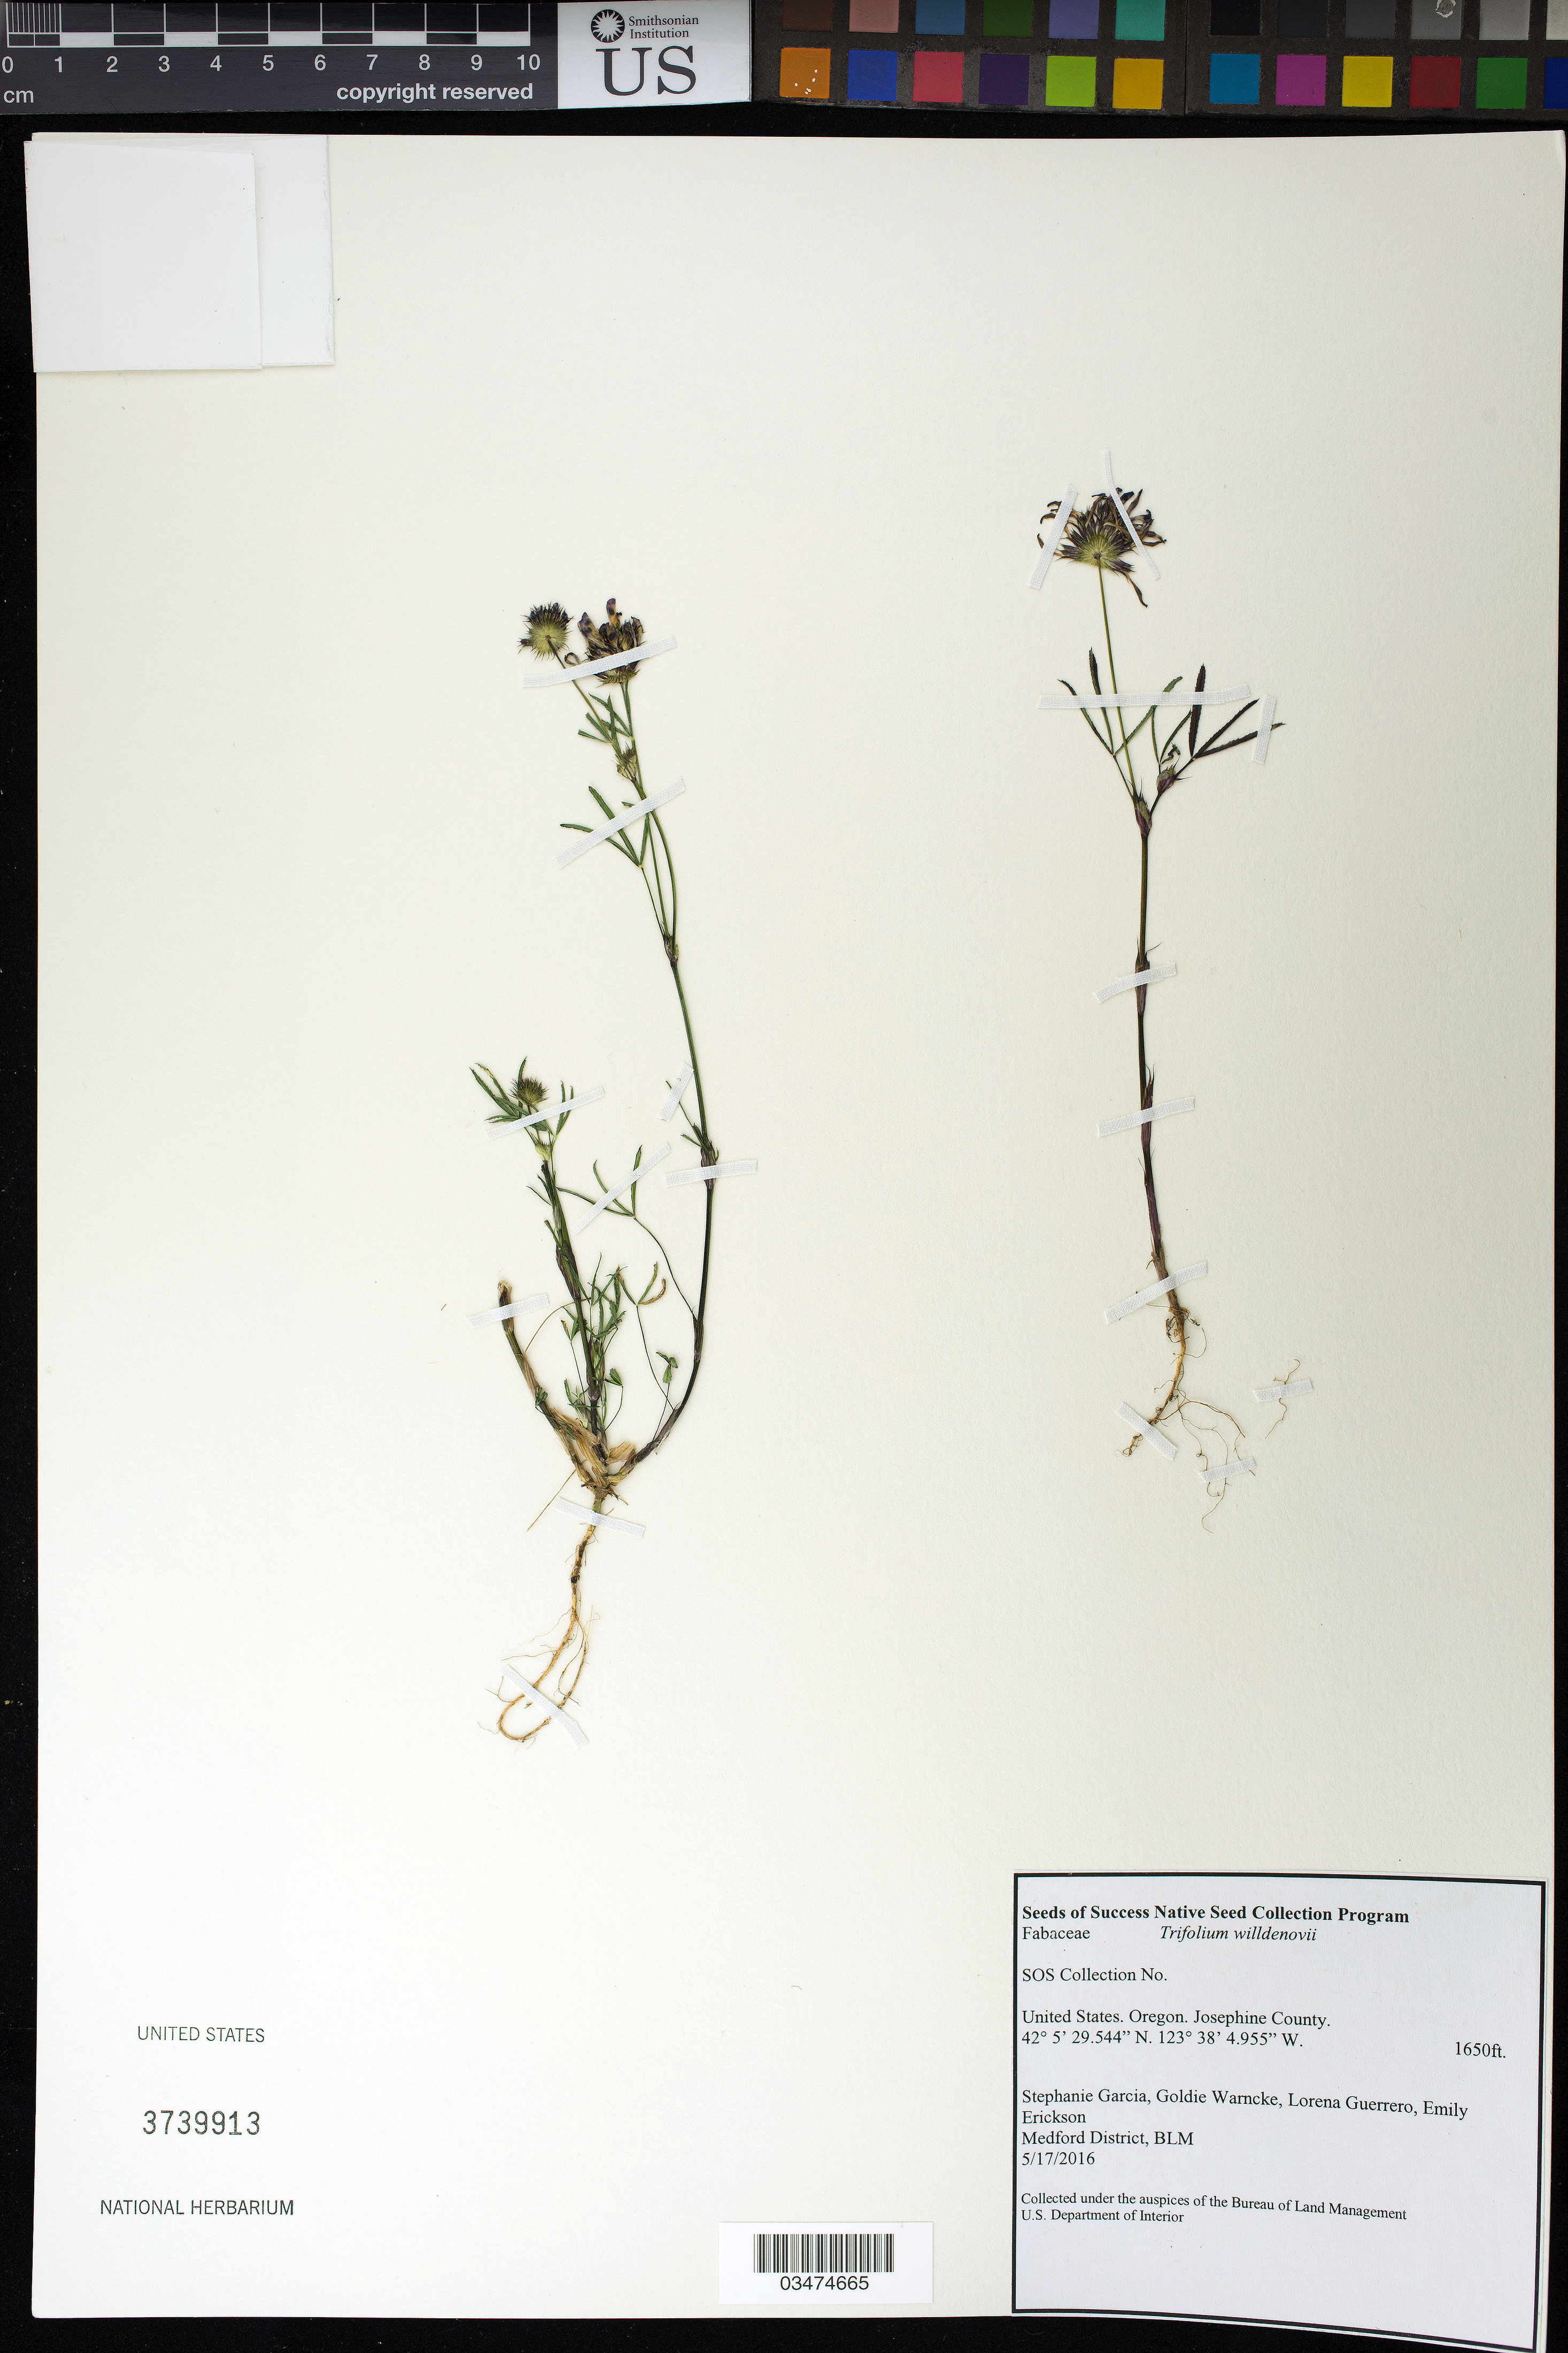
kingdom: Plantae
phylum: Tracheophyta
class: Magnoliopsida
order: Fabales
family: Fabaceae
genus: Trifolium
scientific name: Trifolium willdenovii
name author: Spreng.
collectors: S. Garcia, G. Warncke, Guerrero, L. & E. Erickson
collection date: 2016-05-17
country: United States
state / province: Oregon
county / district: Josephine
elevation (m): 503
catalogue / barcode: US 3739913